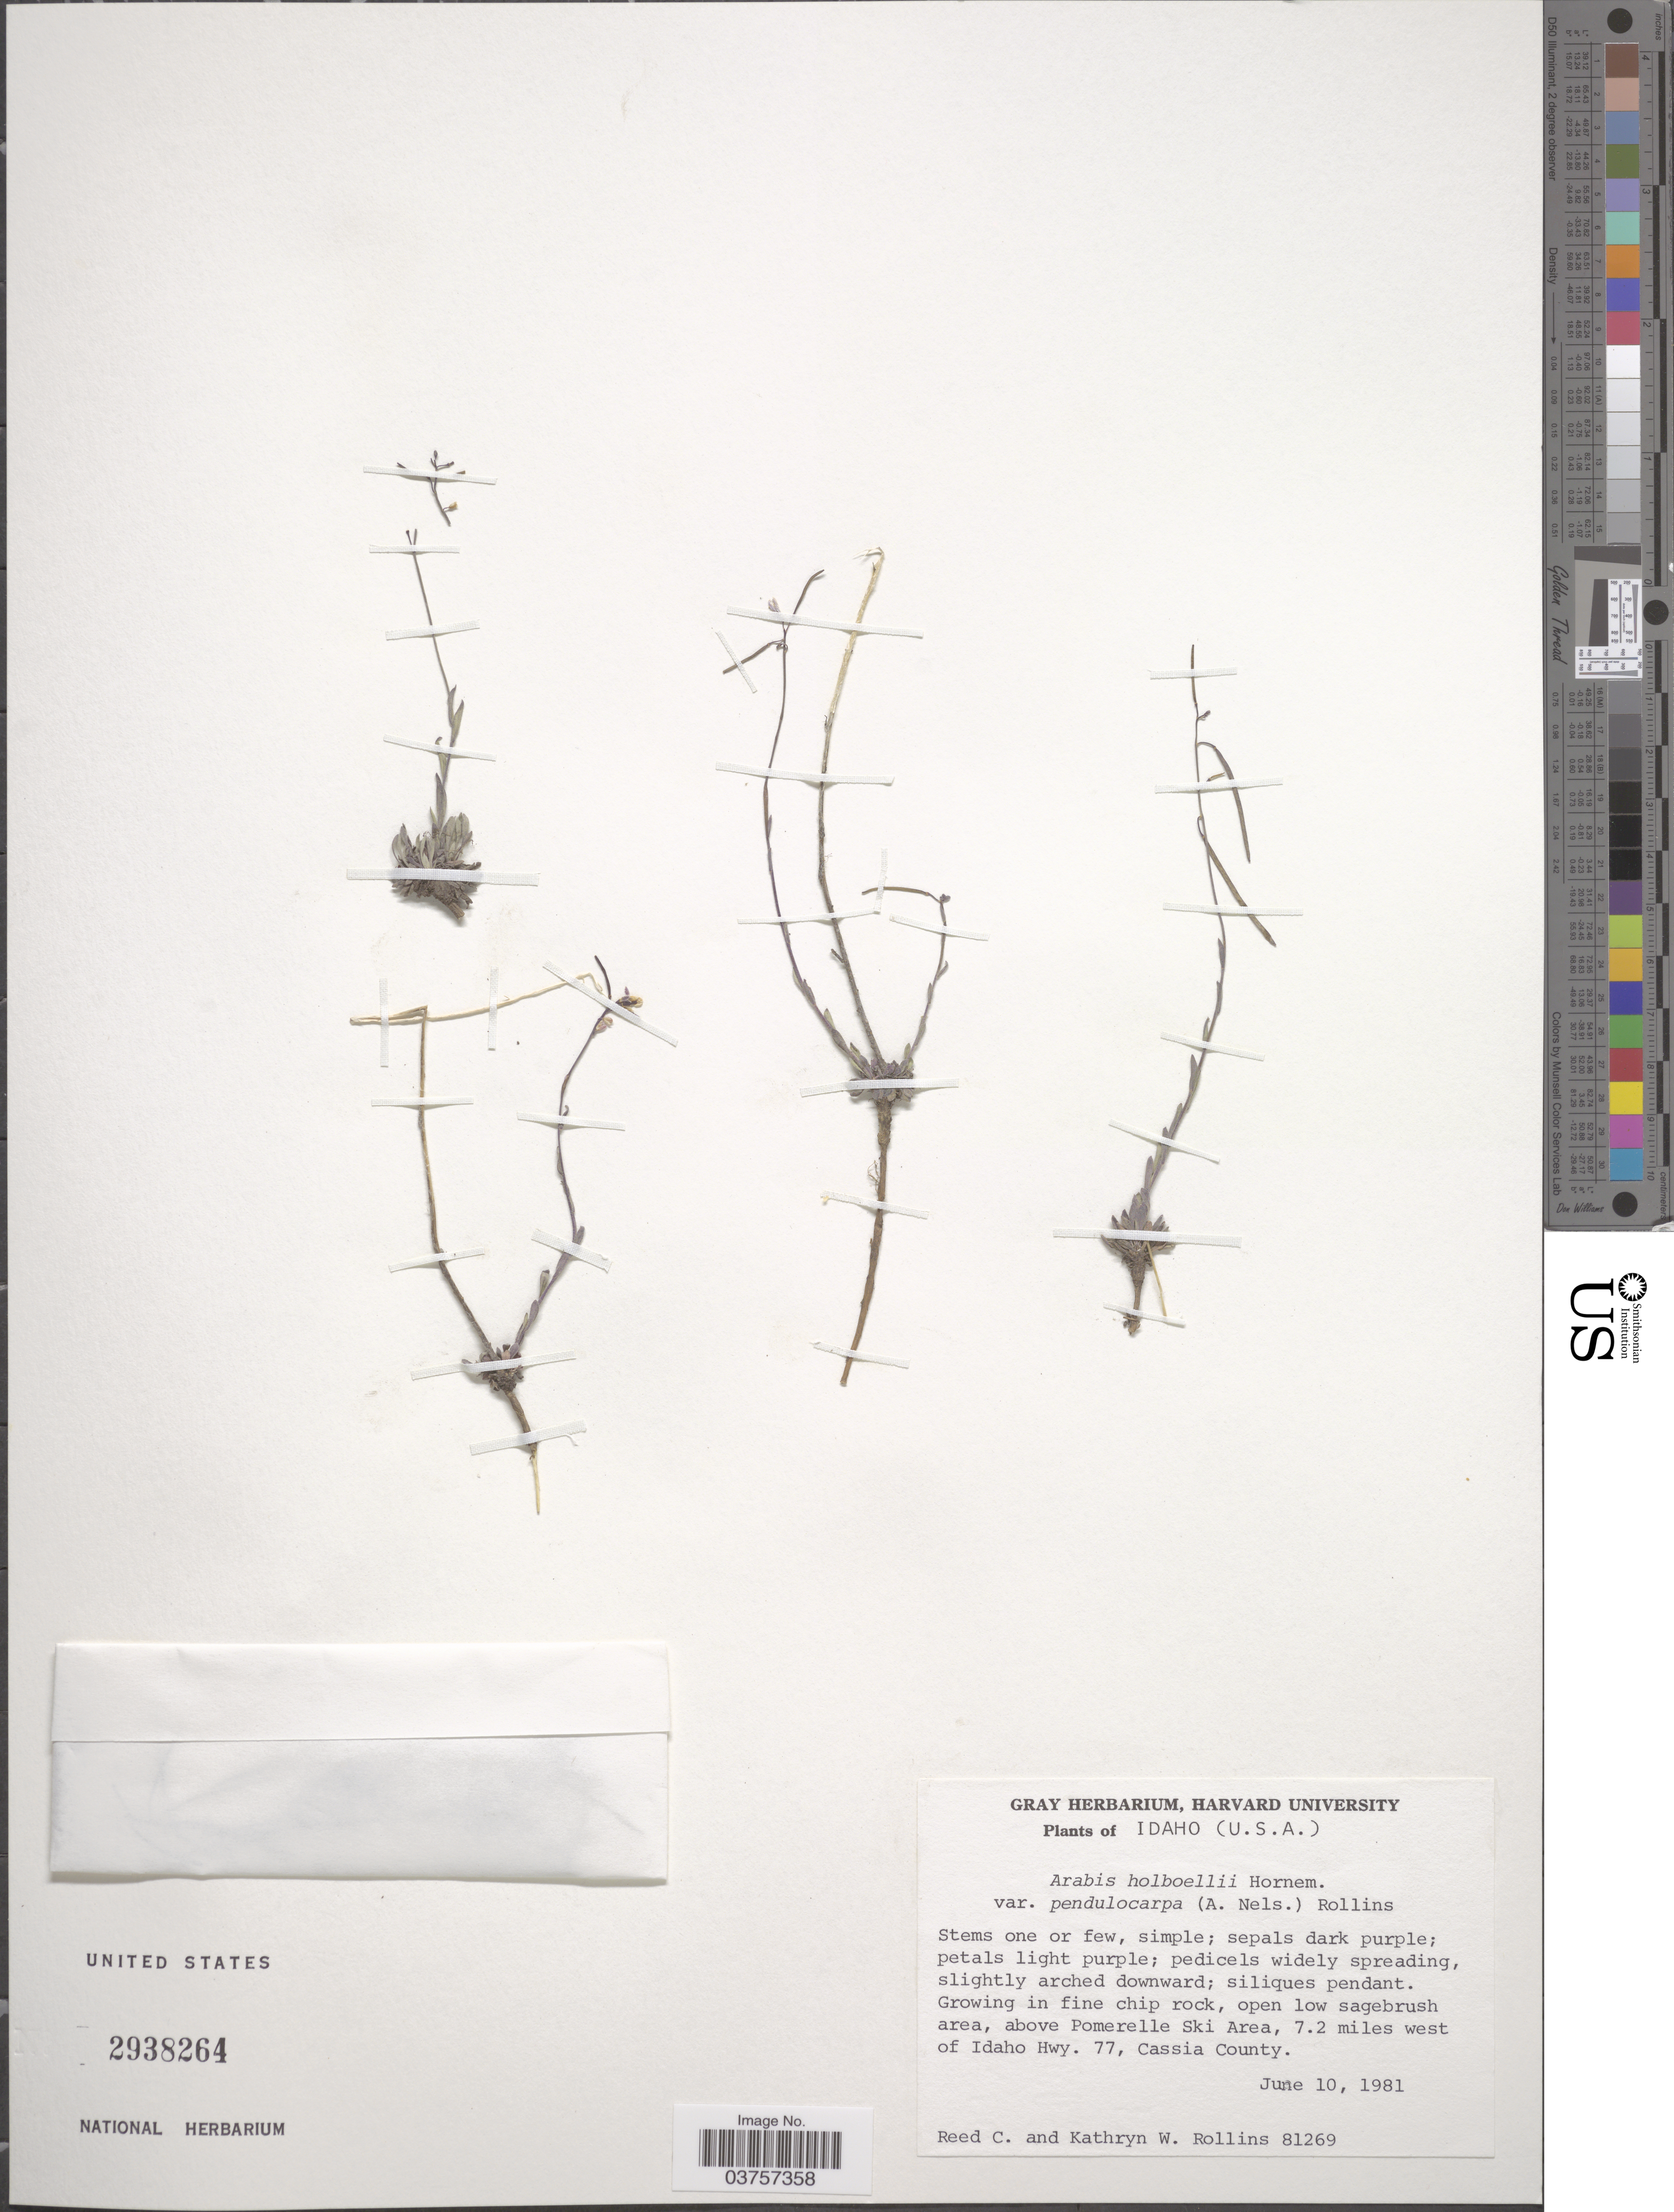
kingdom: Plantae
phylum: Tracheophyta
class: Magnoliopsida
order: Brassicales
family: Brassicaceae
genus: Arabis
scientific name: Arabis holboellii var. pendulocarpa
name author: (A. Nelson) Rollins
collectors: R. C. Rollins & K. W. Rollins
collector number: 81269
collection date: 1981-06-10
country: United States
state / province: Idaho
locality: Above Pomerelle Ski Area, 7.2 miles west of Idaho Hwy. 77, Cassia County.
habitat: growing in fine-chip rock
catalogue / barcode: US 2938264